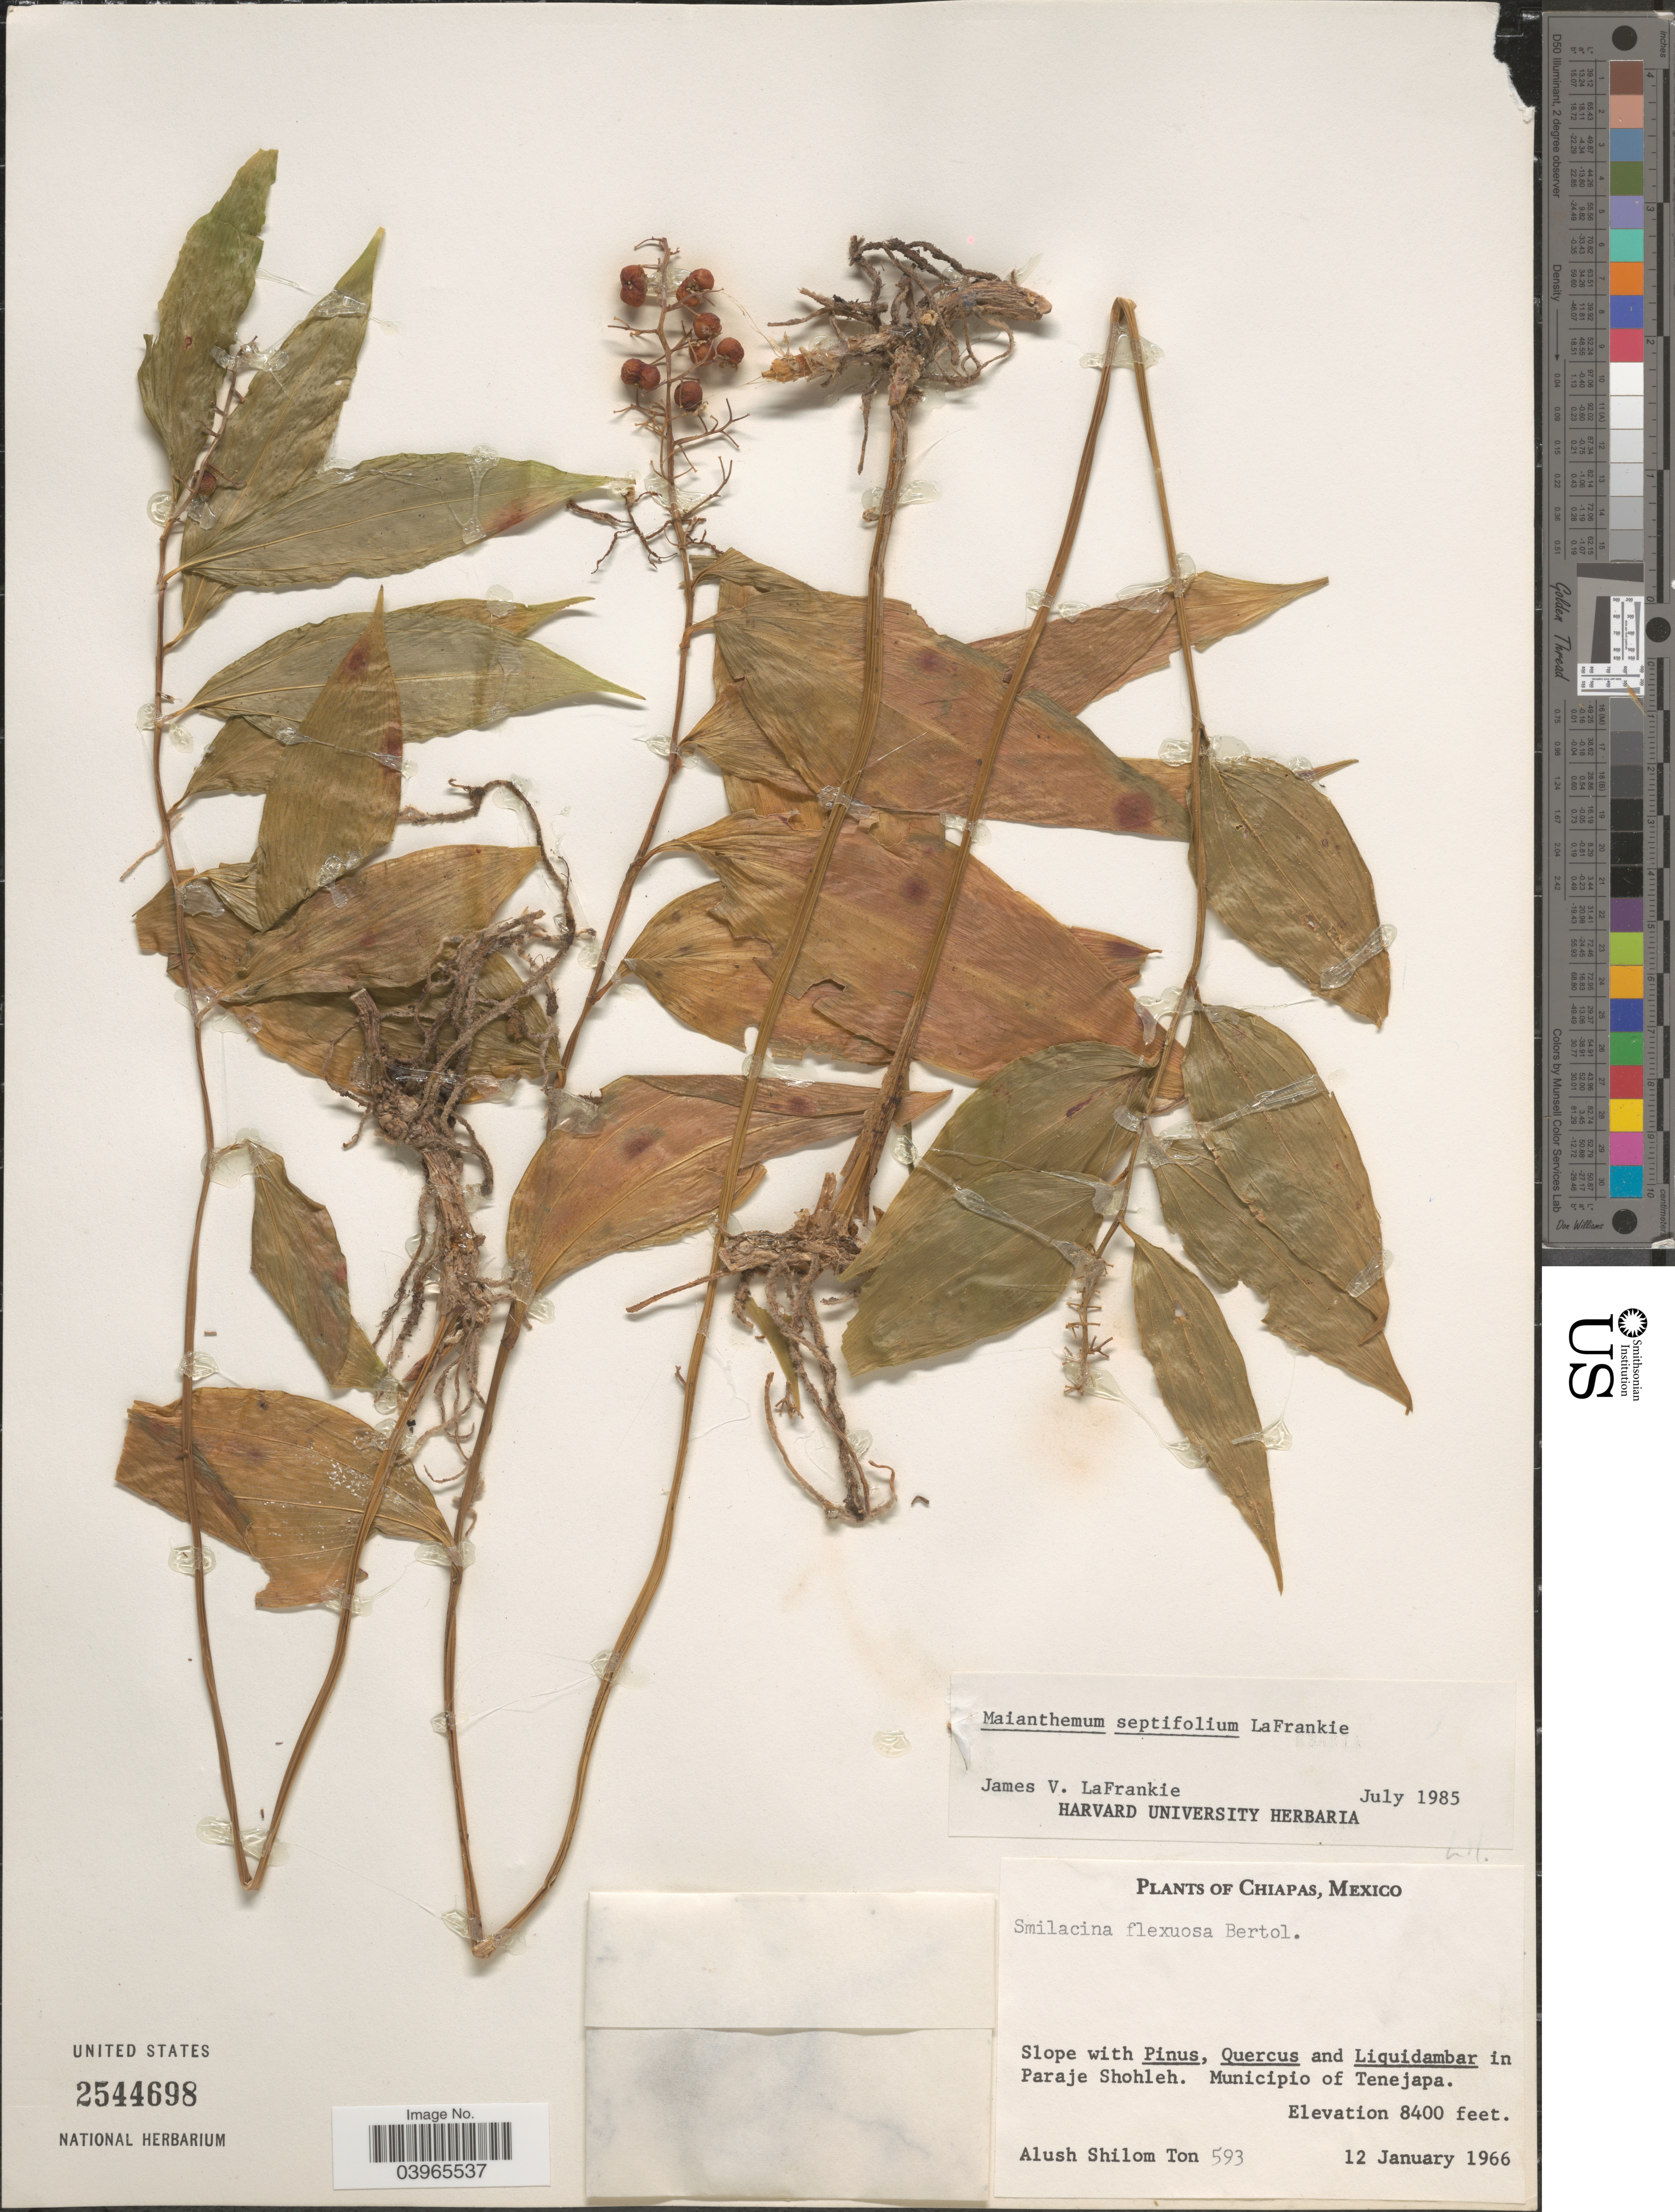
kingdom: Plantae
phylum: Tracheophyta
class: Liliopsida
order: Asparagales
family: Asparagaceae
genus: Maianthemum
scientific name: Maianthemum septifolium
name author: LaFrankie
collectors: A. S. Ton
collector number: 593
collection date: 1966-01-12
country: Mexico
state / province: Chiapas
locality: In Paraje Shohleh. Municipio of Tenejapa.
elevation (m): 2560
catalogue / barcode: US 2544698